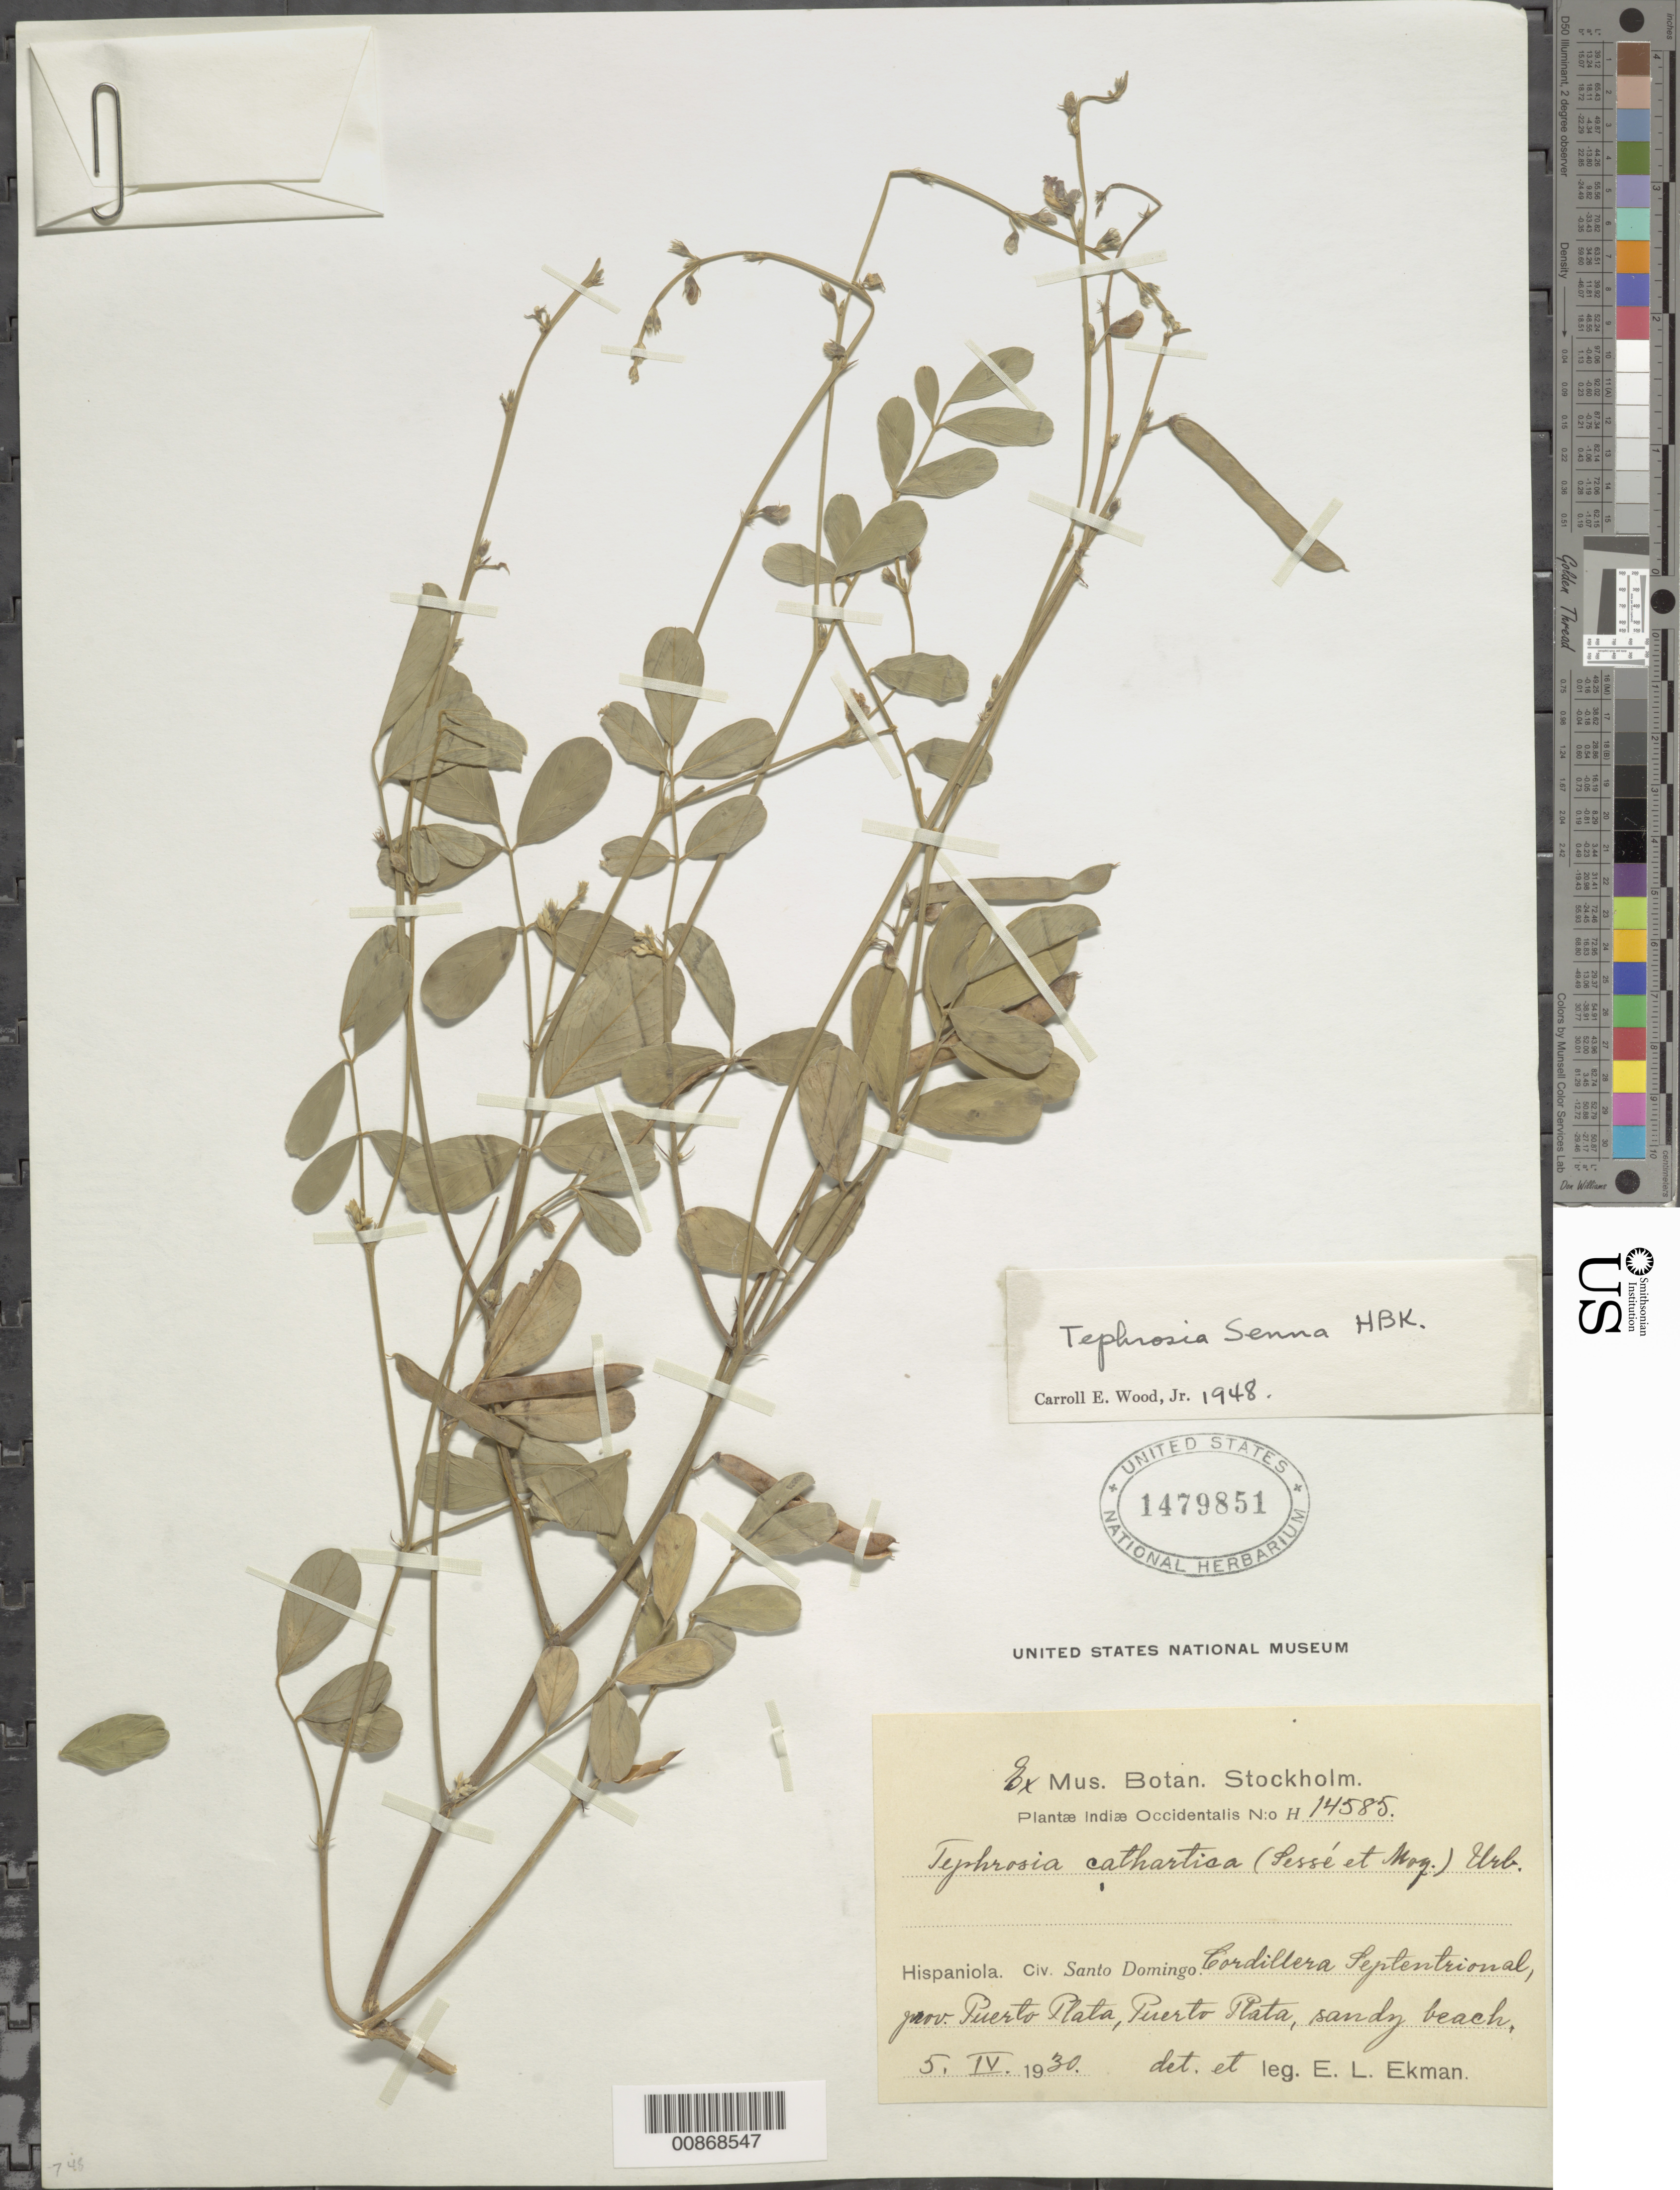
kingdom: Plantae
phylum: Tracheophyta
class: Magnoliopsida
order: Fabales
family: Fabaceae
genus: Tephrosia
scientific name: Tephrosia senna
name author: Kunth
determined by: Wood, C. E., Jr.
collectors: E. L. Ekman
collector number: H 14585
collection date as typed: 05 Apr 1930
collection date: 1930-04-05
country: Dominican Republic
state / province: Puerto Plata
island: Hispaniola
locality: Cordillera Septentrional, Puerto Plata.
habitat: Sandy beach.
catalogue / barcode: US 1479851